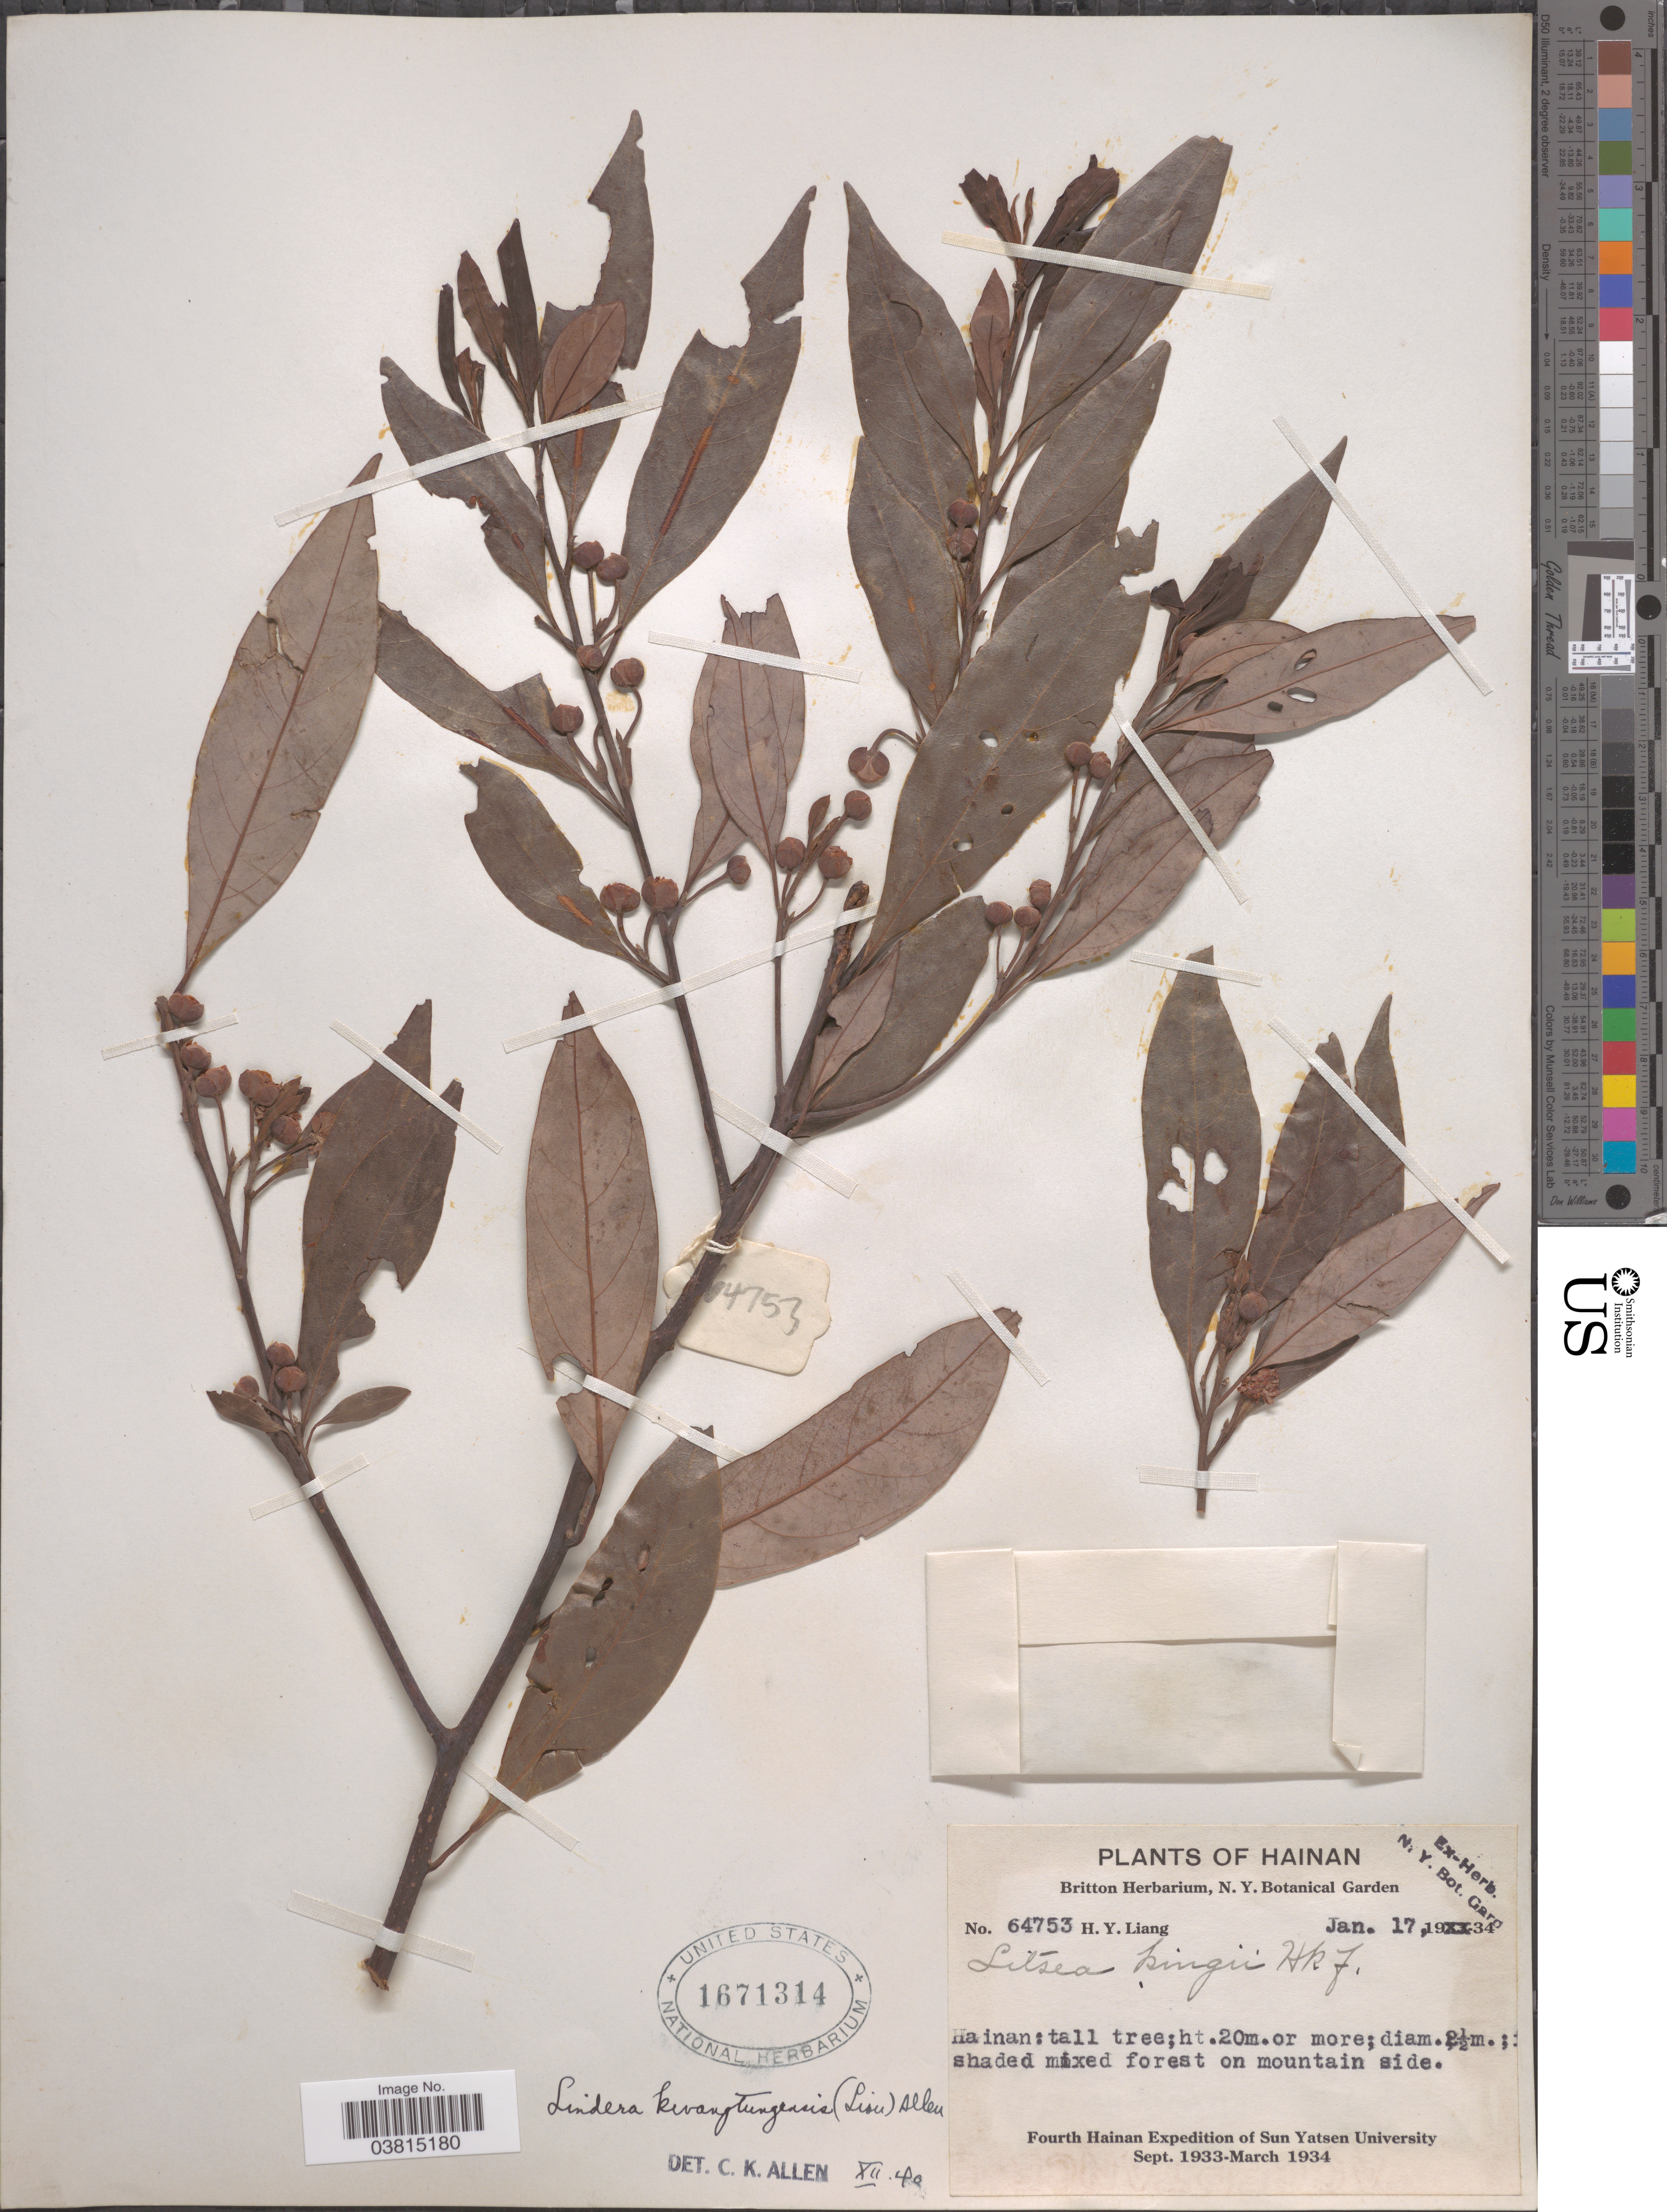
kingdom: Plantae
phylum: Tracheophyta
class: Magnoliopsida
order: Laurales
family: Lauraceae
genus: Lindera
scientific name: Lindera kwangtungensis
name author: (Liou) C.K. Allen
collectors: H. Y. Liang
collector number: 64753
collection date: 1934-01-17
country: China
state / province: Hainan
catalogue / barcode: US 1671314